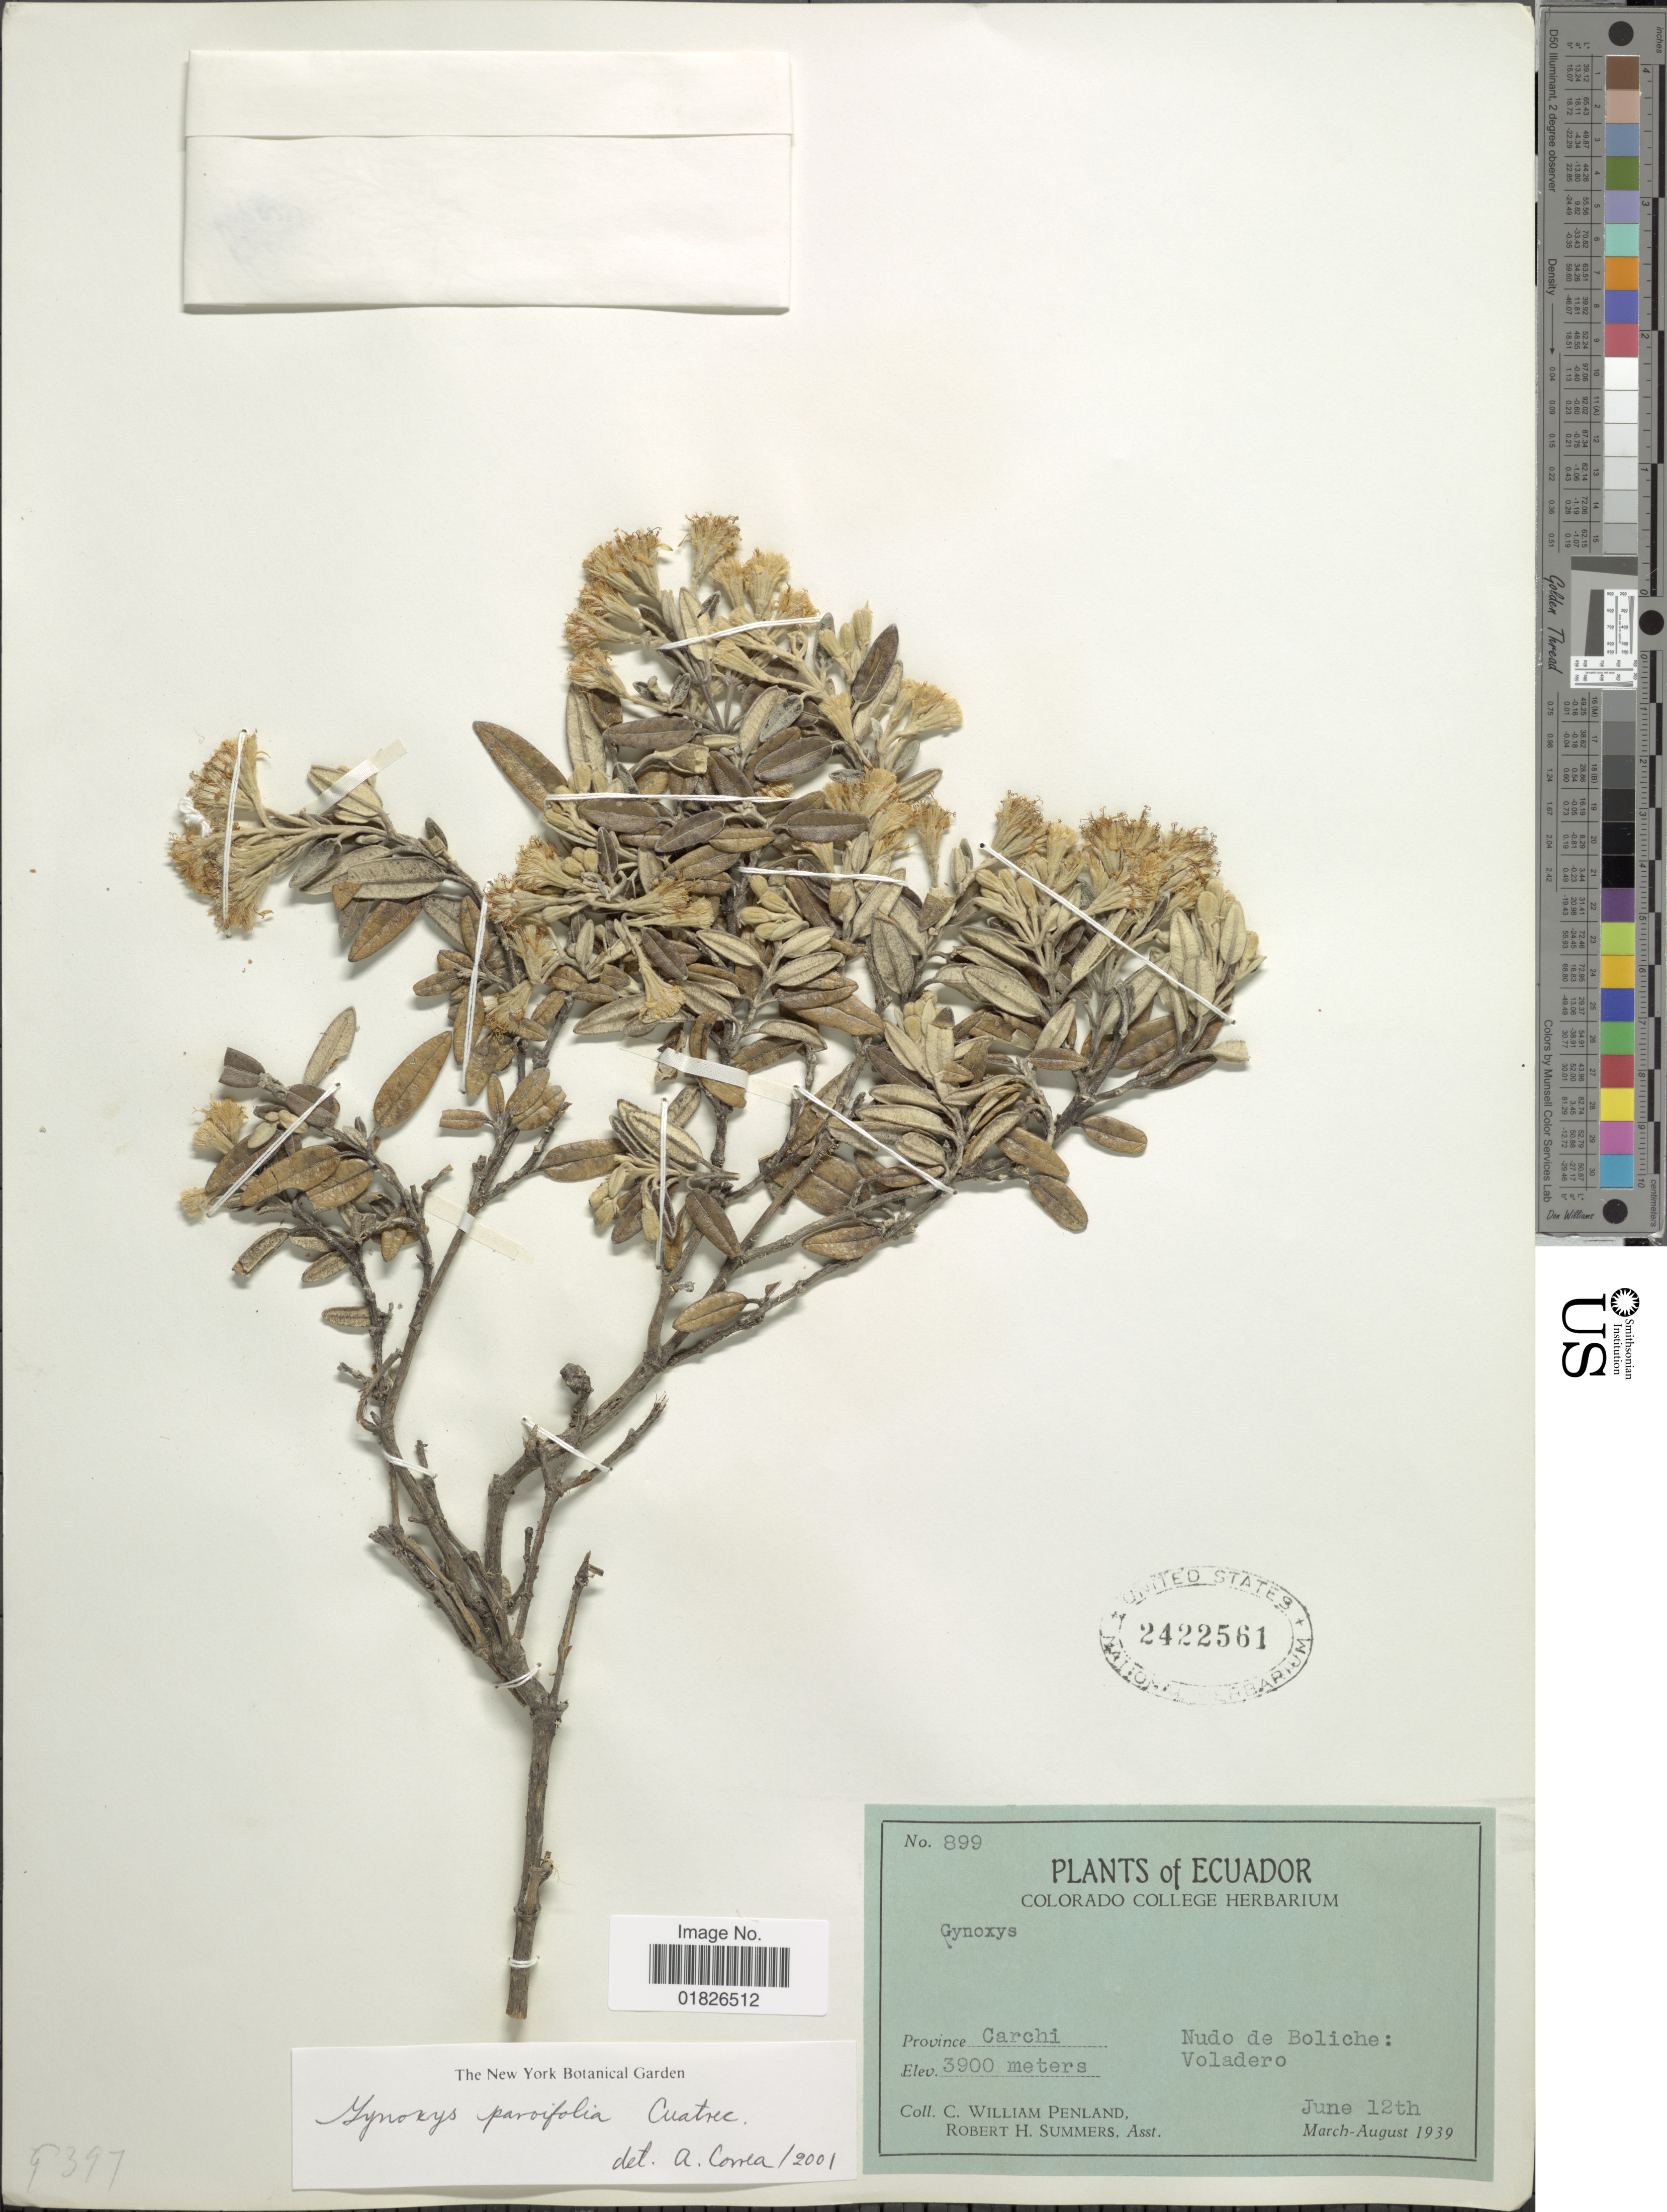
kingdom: Plantae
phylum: Tracheophyta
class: Magnoliopsida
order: Asterales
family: Asteraceae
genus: Gynoxys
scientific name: Gynoxys parvifolia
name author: Cuatrec.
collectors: C. W. Penland & R. Summers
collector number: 899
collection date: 1939-06-12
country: Ecuador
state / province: Carchi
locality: Nudo de Boliche, Voladero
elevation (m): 3900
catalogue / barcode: US 2422561